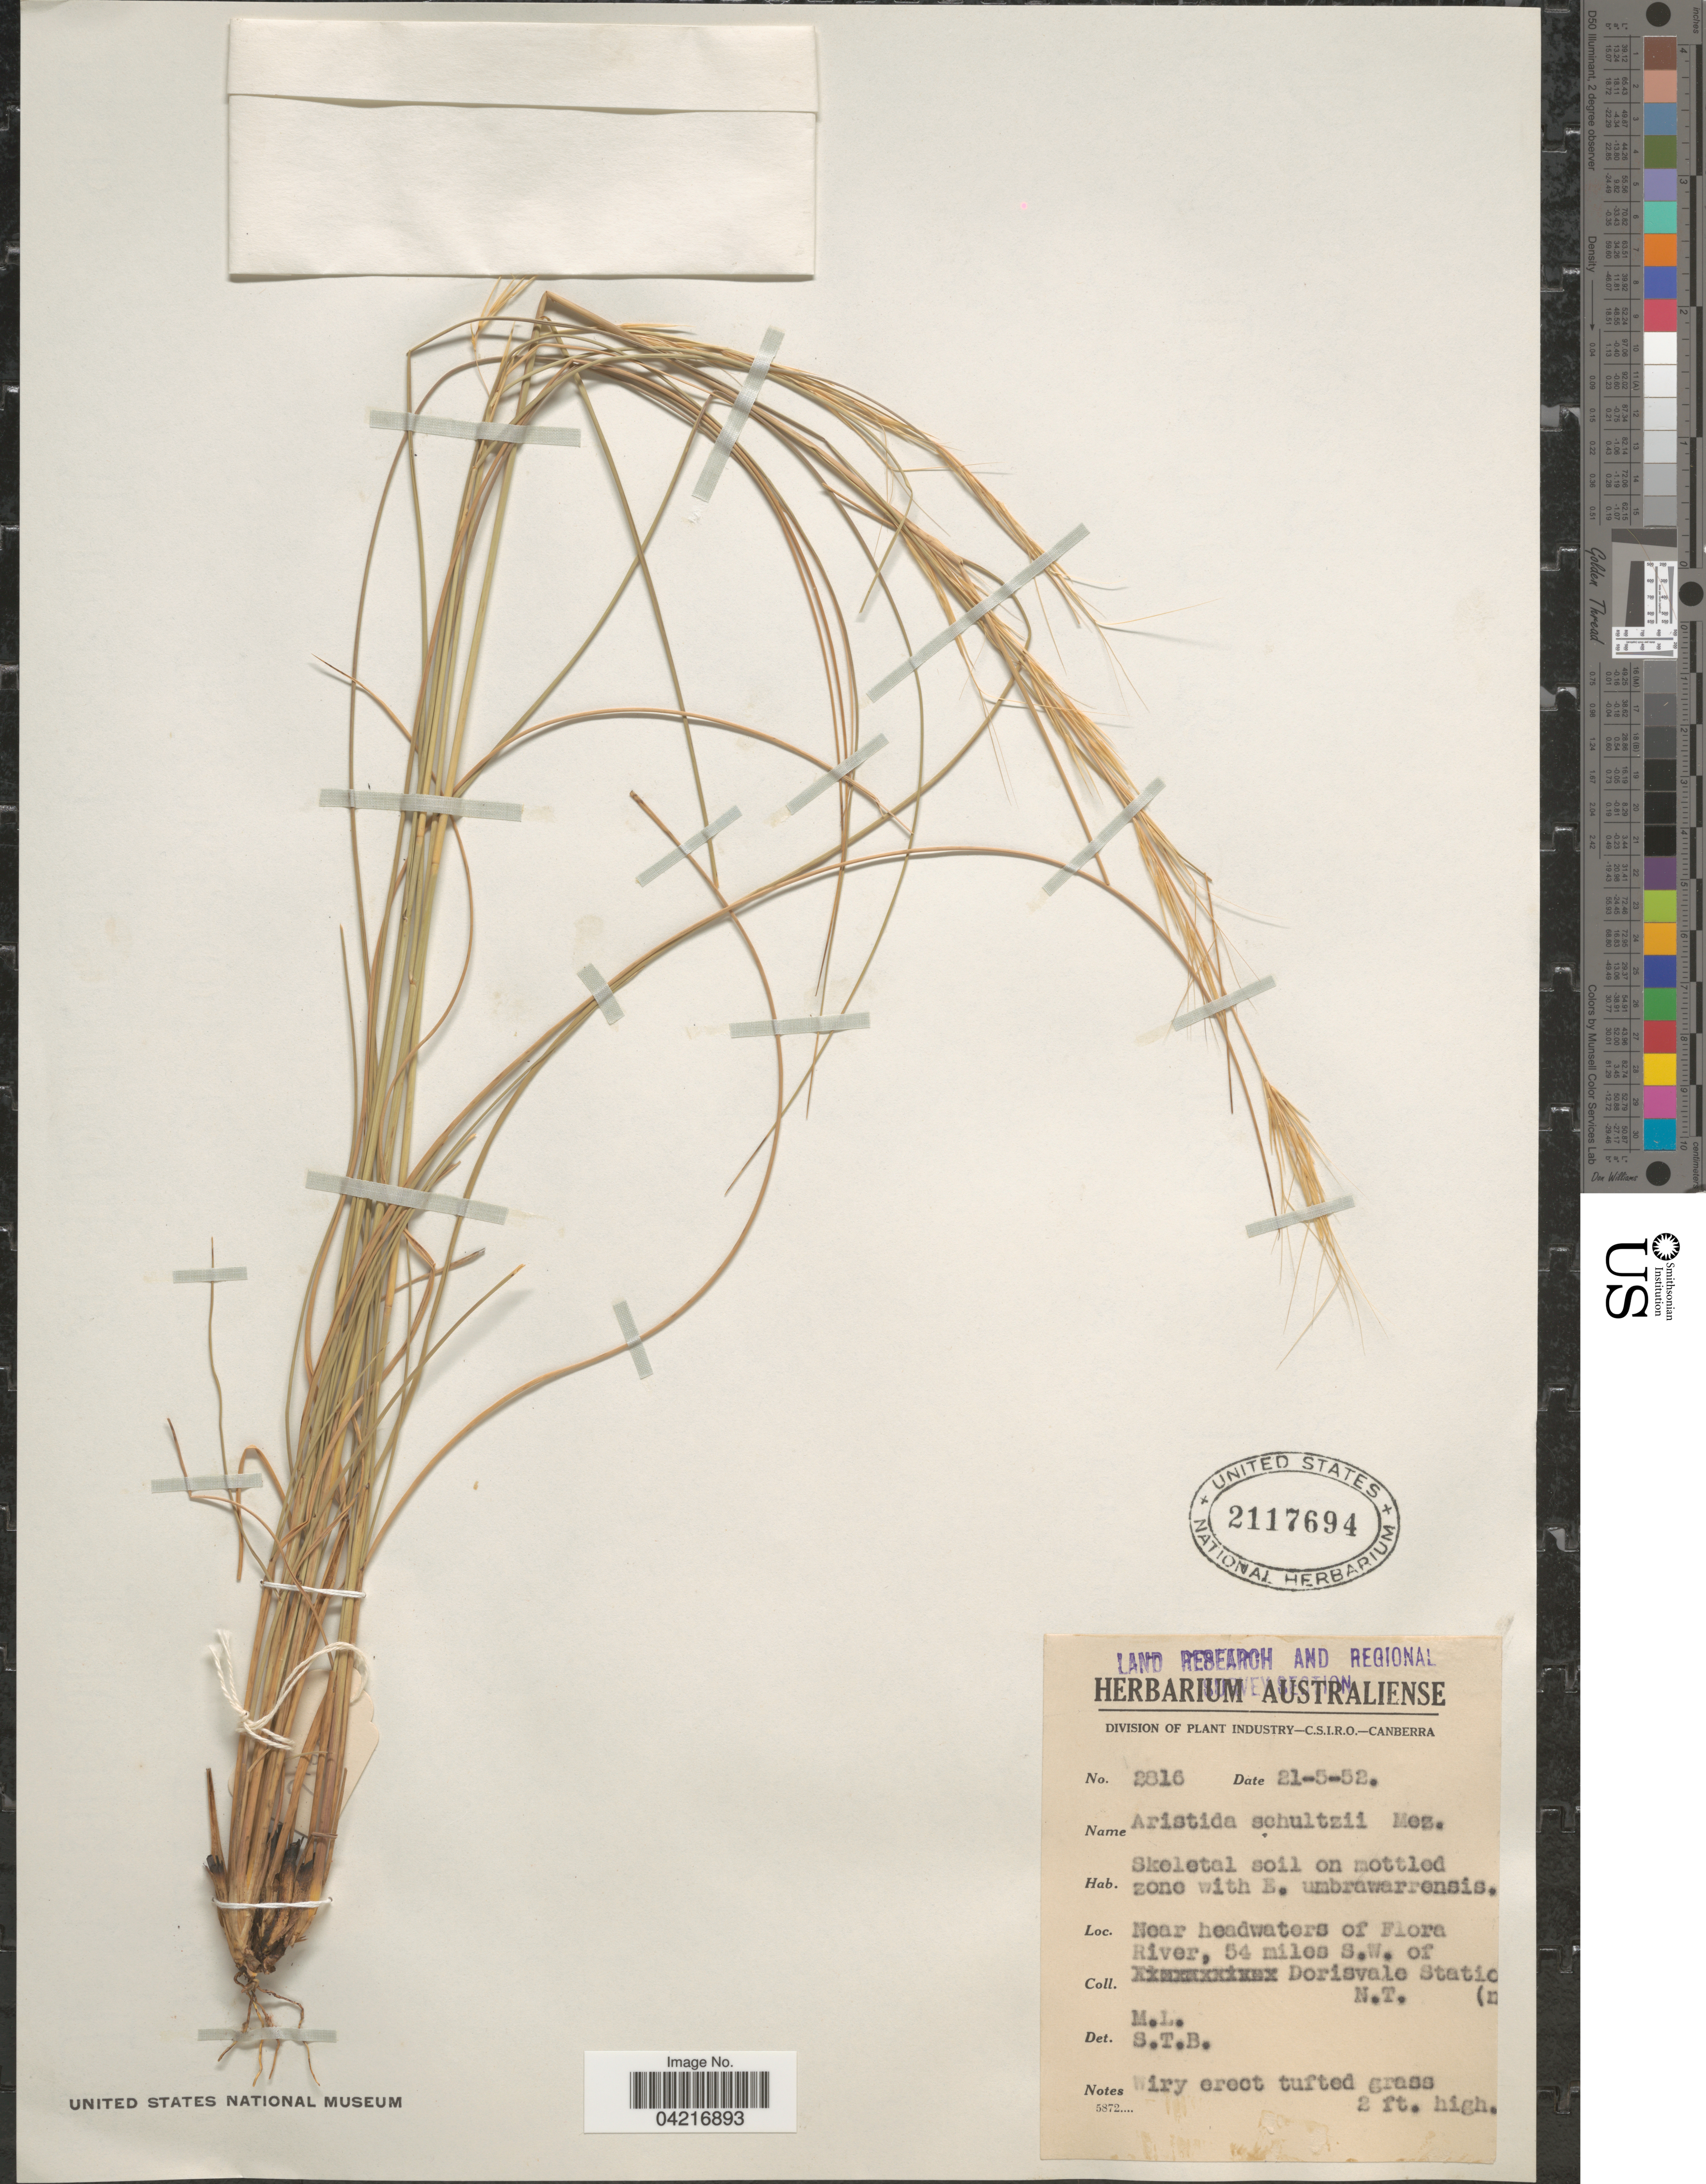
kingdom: Plantae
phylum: Tracheophyta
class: Liliopsida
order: Poales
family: Poaceae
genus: Aristida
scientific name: Aristida schultzii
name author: Mez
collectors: M. L.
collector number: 2816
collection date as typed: Transcribed d/m/y: 21/5/52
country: Australia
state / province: Northern Territory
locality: Land Research and Regional [illegible text]. Near headwaters of Flora River, 54 miles S.W. of Dorisvale Station.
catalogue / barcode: US 2117694